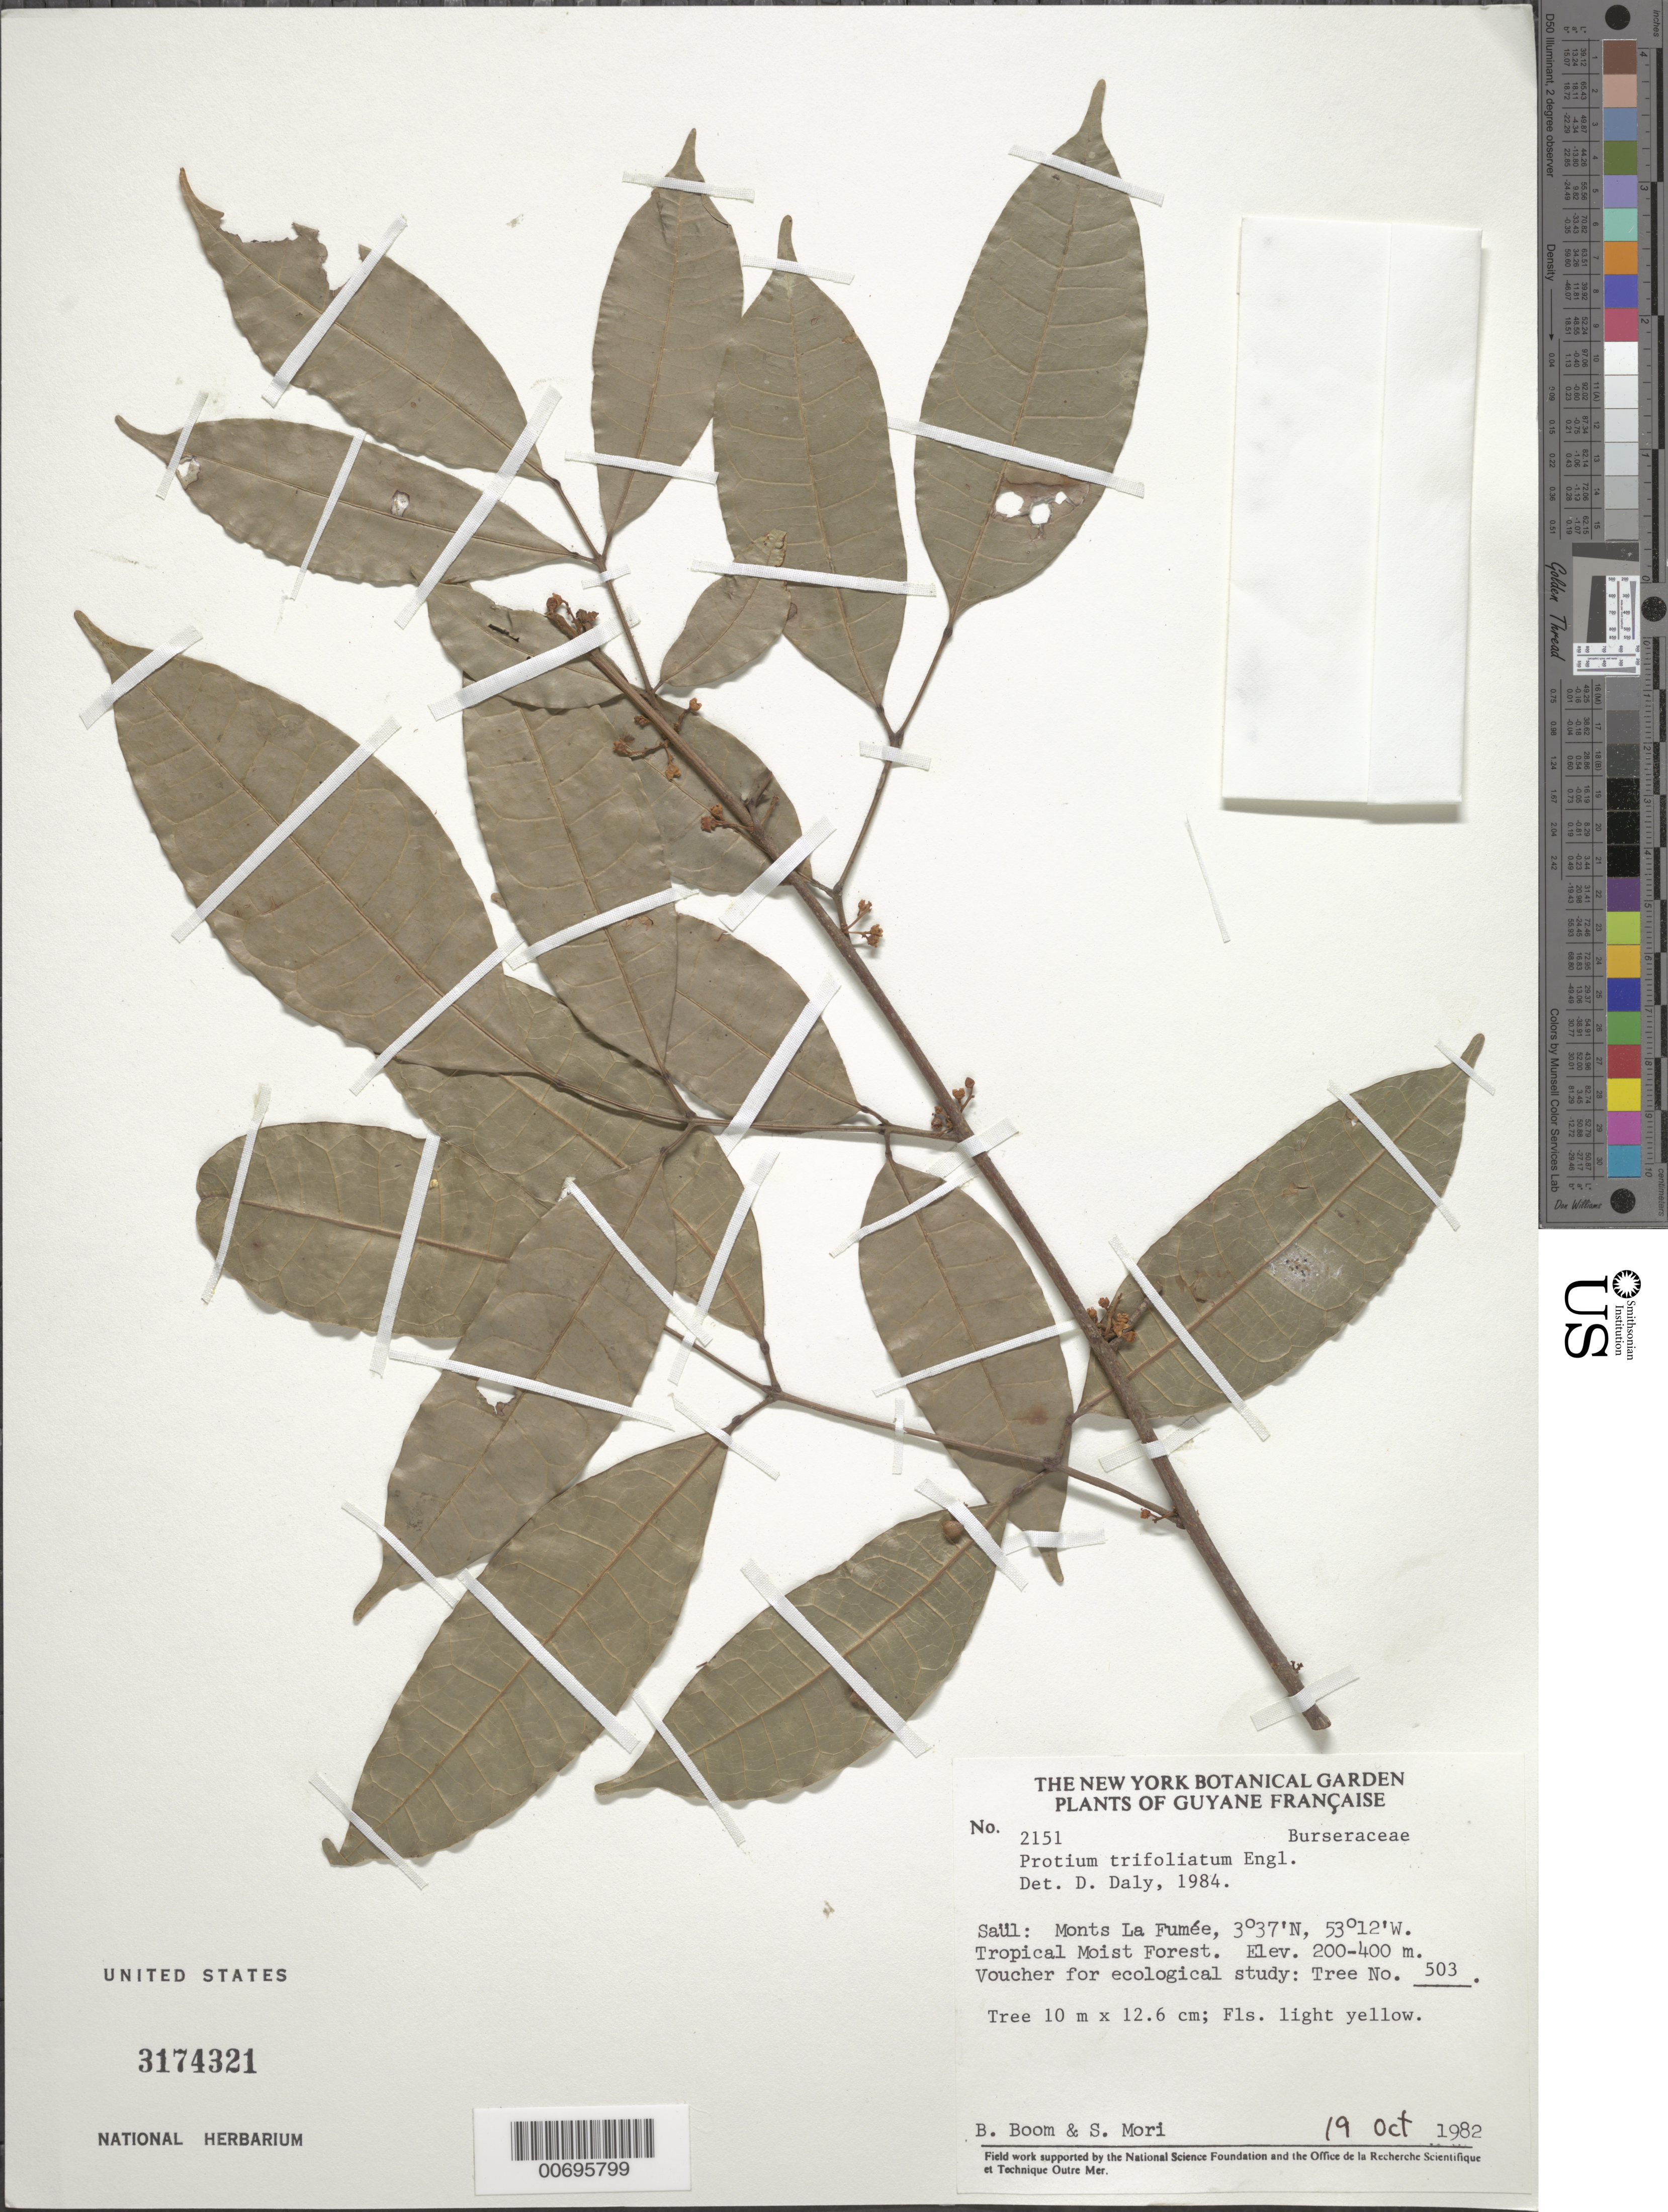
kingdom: Plantae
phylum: Tracheophyta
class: Magnoliopsida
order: Sapindales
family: Burseraceae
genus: Protium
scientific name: Protium trifoliolatum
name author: Engl.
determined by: Daly, D. C.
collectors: B. M. Boom & S. Mori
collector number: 2151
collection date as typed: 19-Oct-82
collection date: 1982-10-19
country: French Guiana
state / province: Saint-Laurent-du-Maroni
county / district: Saül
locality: Monts La Fumée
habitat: Tropical moist forest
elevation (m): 200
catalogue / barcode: US 3174321